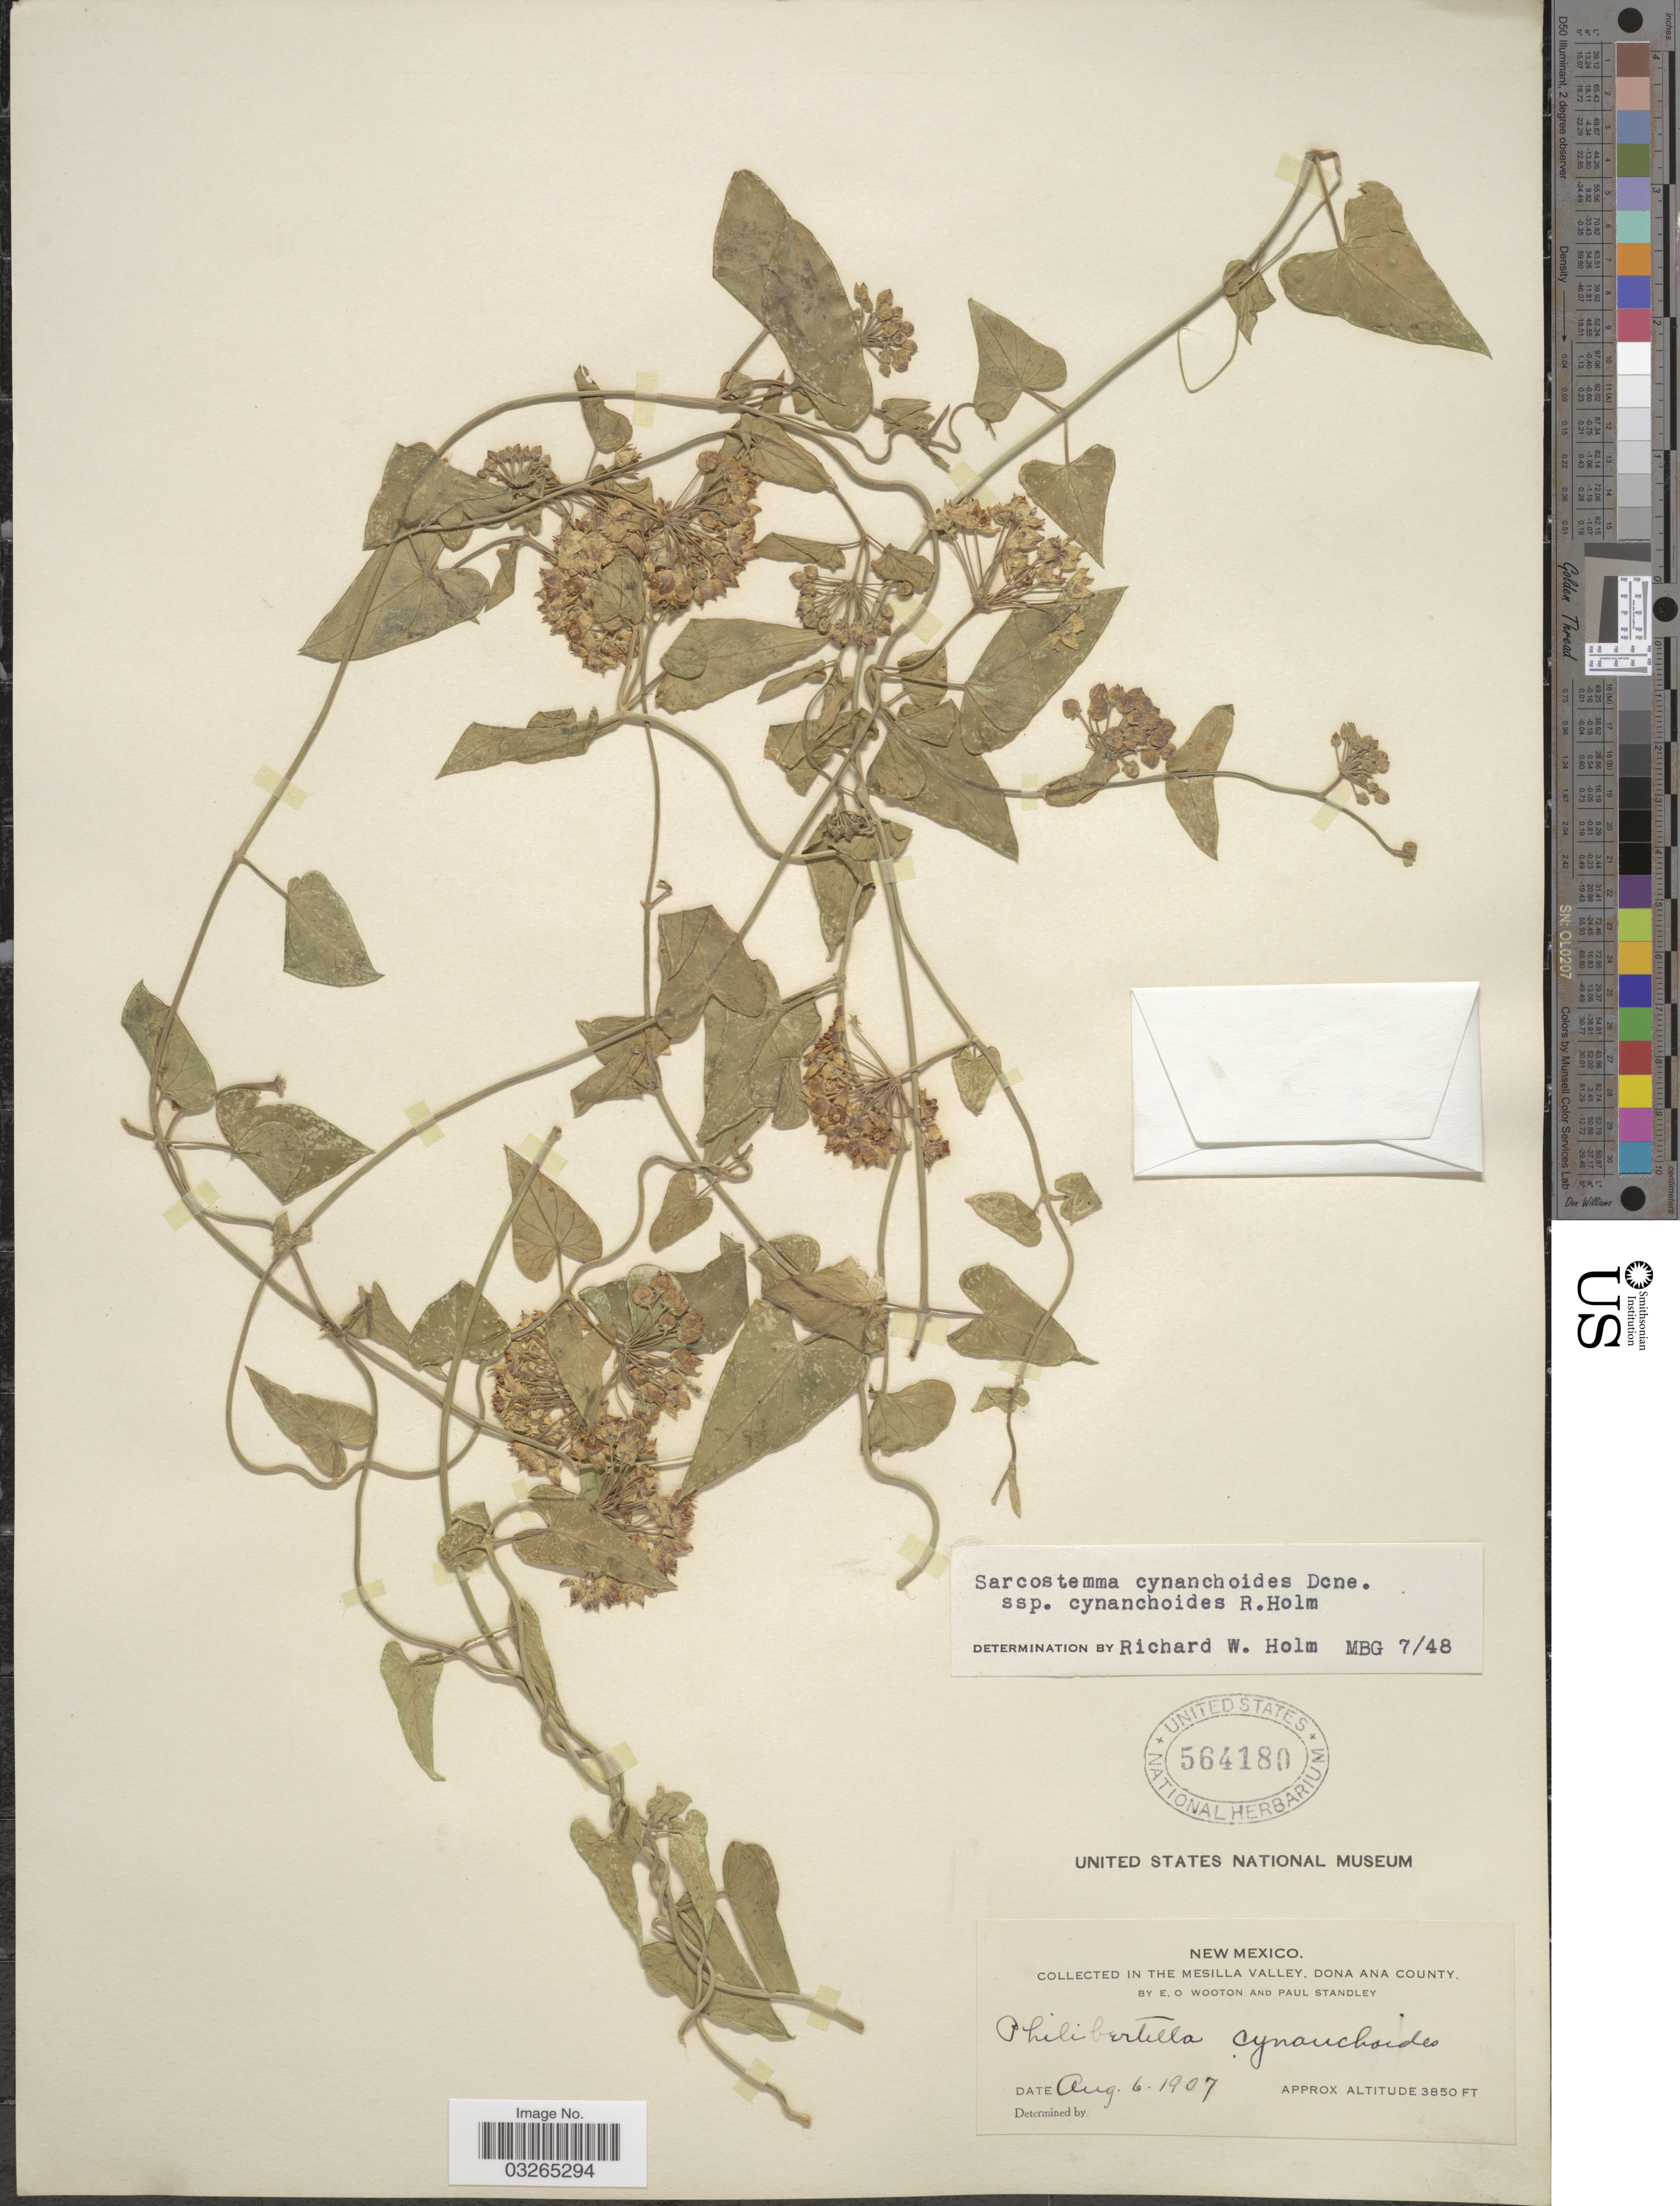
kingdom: Plantae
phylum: Tracheophyta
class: Magnoliopsida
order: Gentianales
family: Apocynaceae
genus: Sarcostemma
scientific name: Sarcostemma cynanchoides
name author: Decne.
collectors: E. O. Wooton & P. C. Standley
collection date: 1907-08-06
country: United States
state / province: New Mexico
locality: In the Mesilla Valley, Dona Ana County.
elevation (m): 1173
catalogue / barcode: US 564180